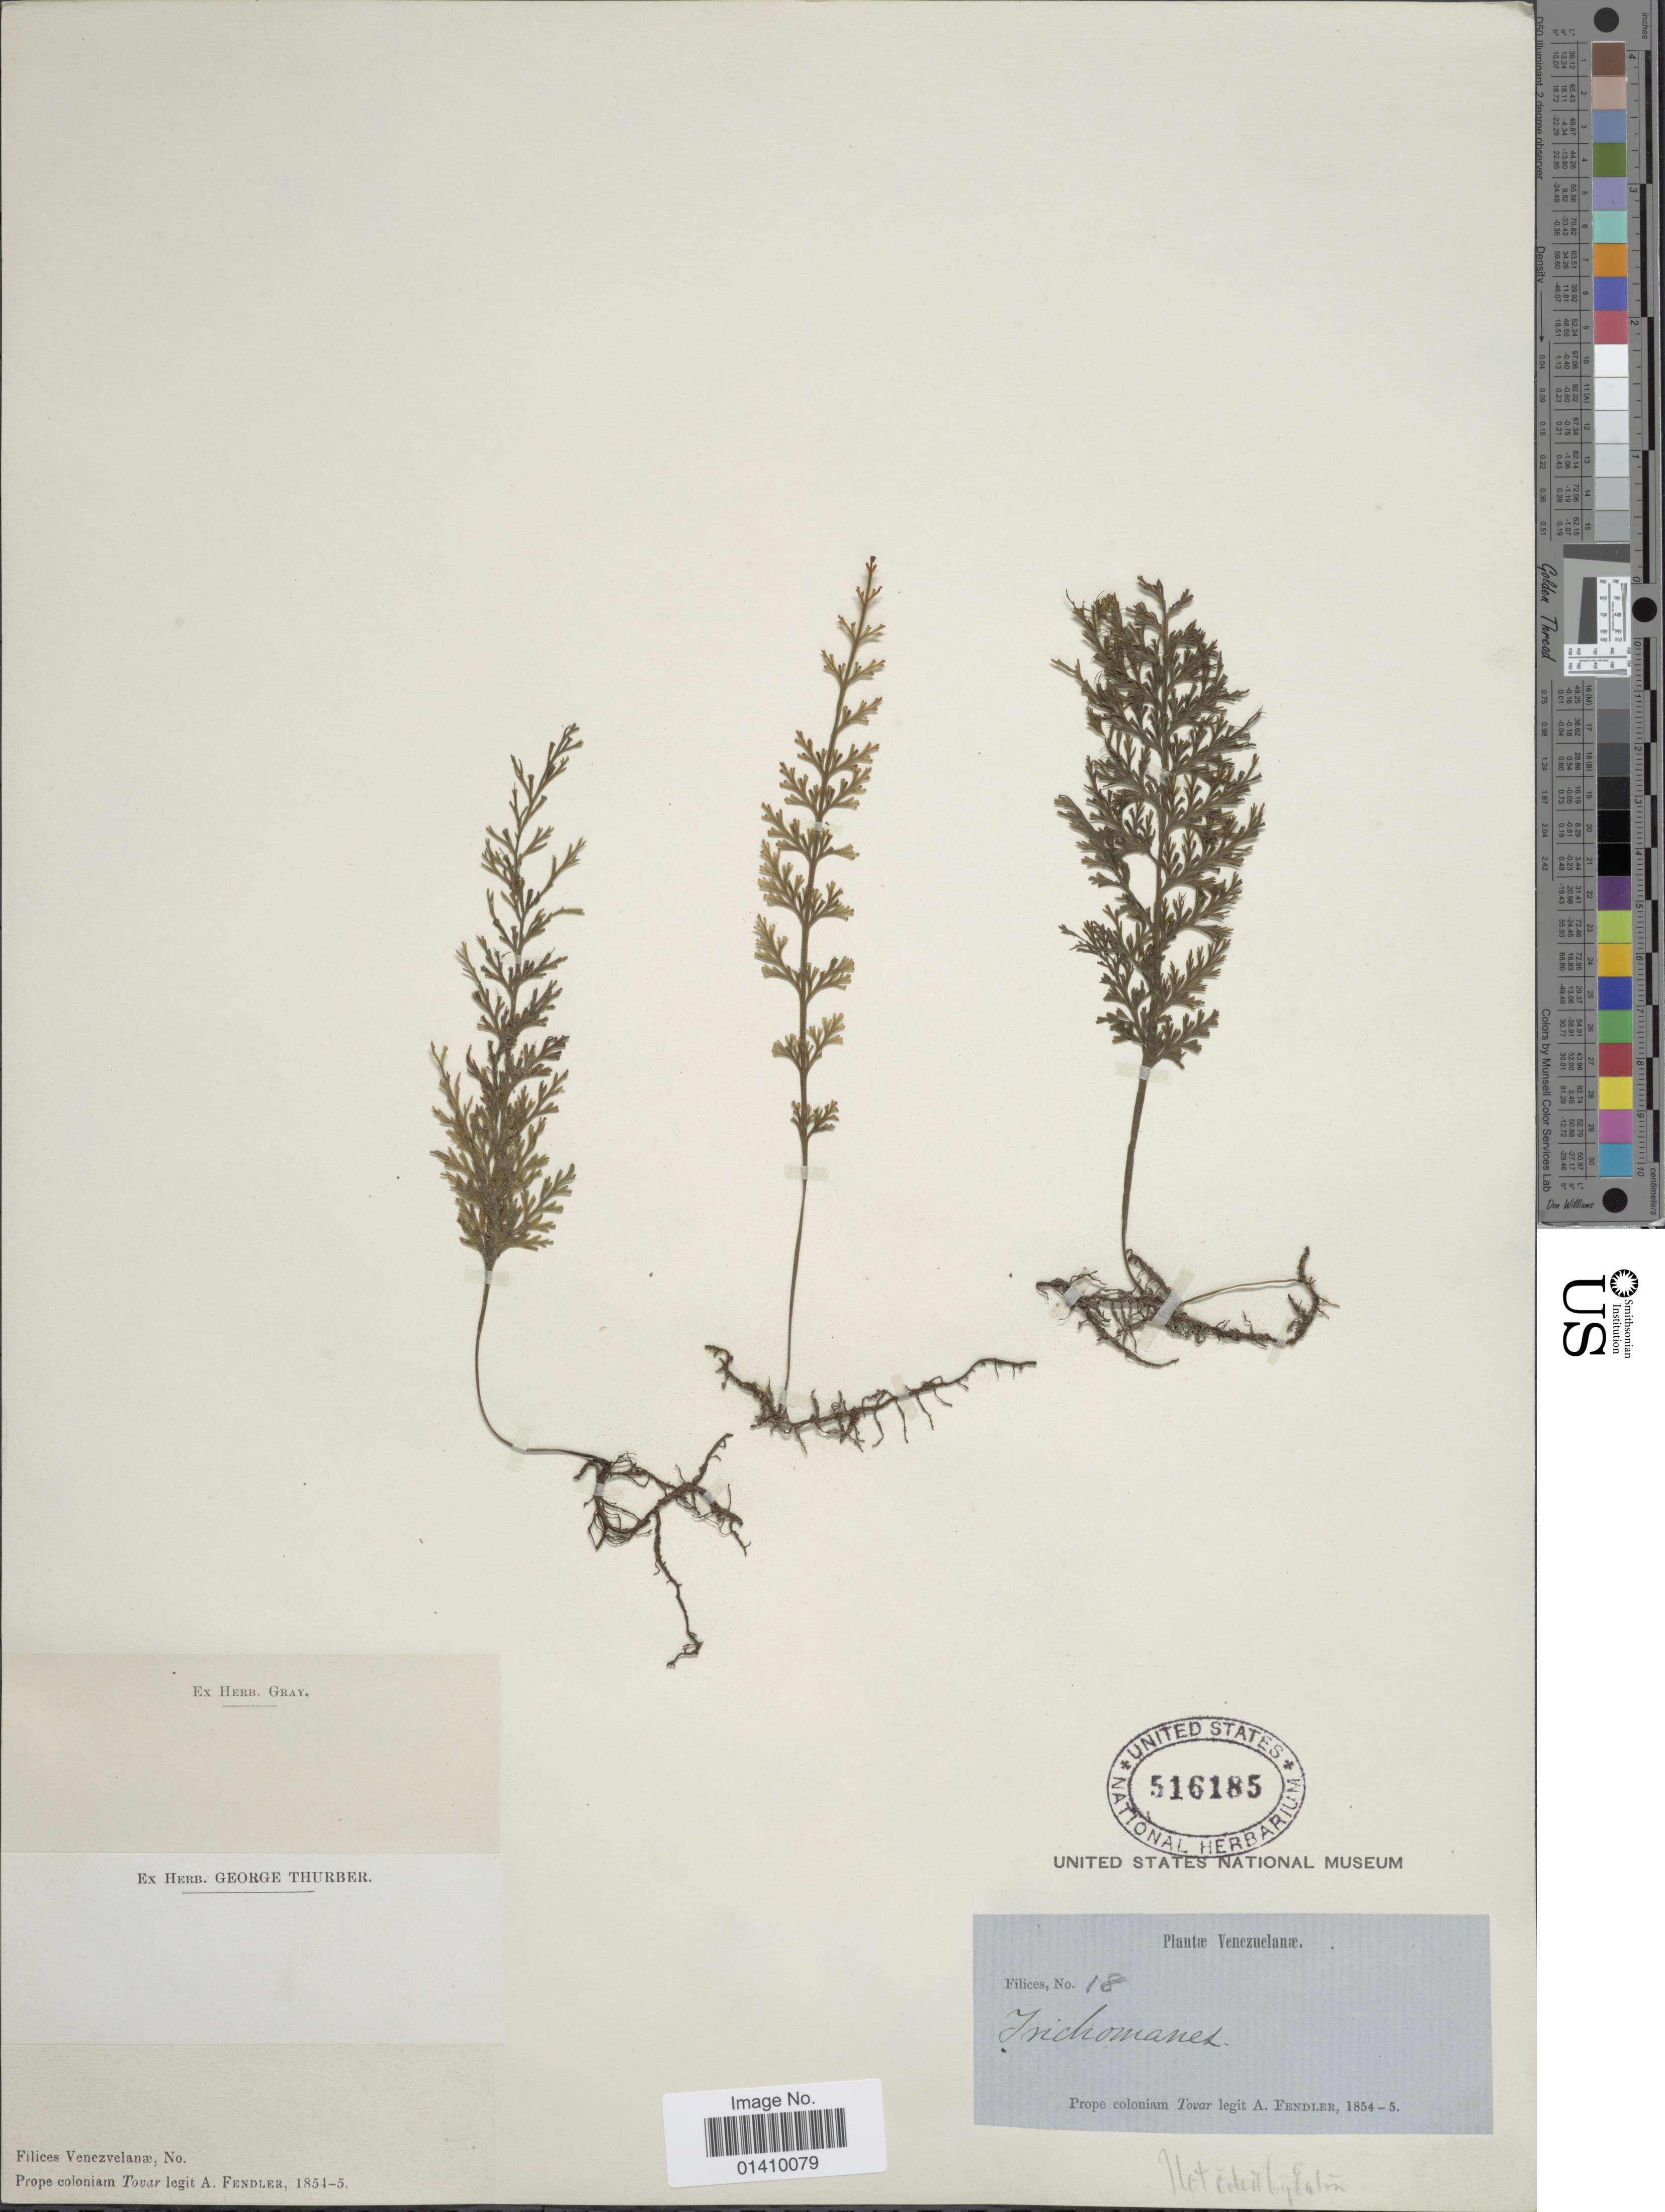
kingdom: Plantae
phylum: Tracheophyta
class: Polypodiopsida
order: Hymenophyllales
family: Hymenophyllaceae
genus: Polyphlebium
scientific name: Polyphlebium diaphanum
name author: (Kunth) Ebihara & Dubuisson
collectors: A. Fendler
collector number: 18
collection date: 1854/1855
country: Venezuela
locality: Prope coloniam Tovar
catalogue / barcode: US 516185